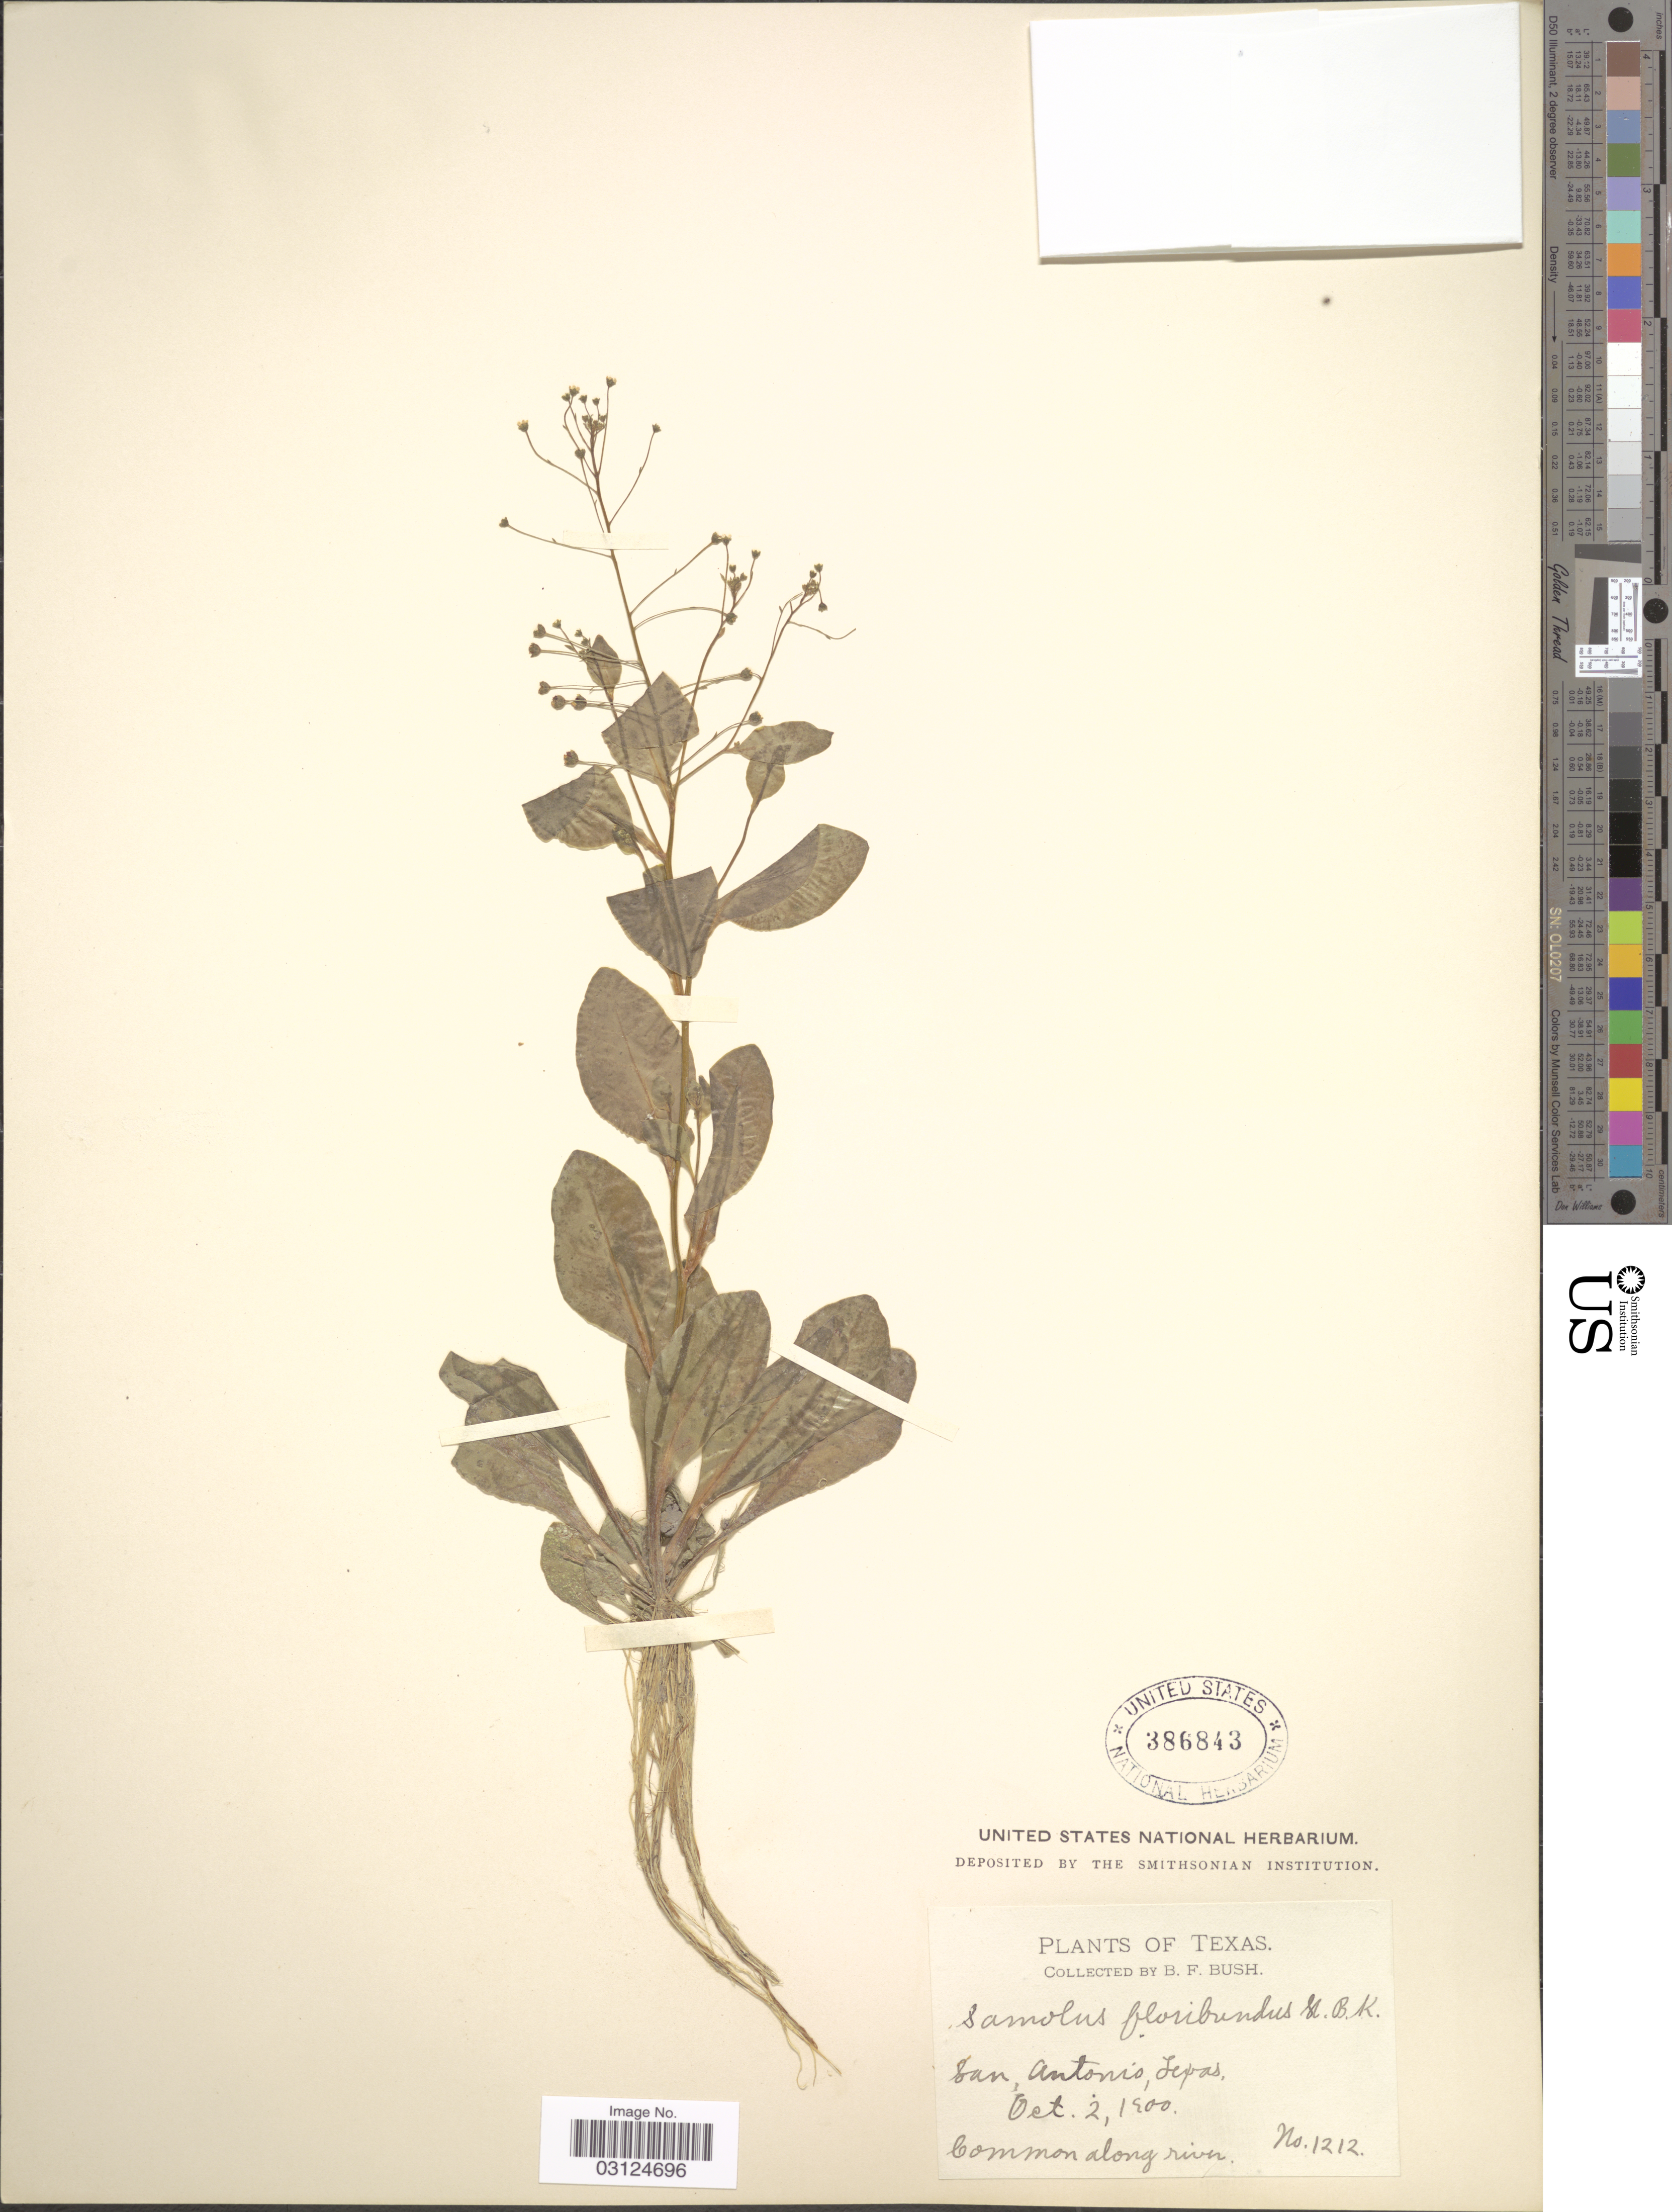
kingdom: Plantae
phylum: Tracheophyta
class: Magnoliopsida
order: Ericales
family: Primulaceae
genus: Samolus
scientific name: Samolus parviflorus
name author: Raf.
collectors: B. F. Bush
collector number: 1212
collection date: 1900-10-02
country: United States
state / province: Texas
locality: San Antonio.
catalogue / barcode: US 386843